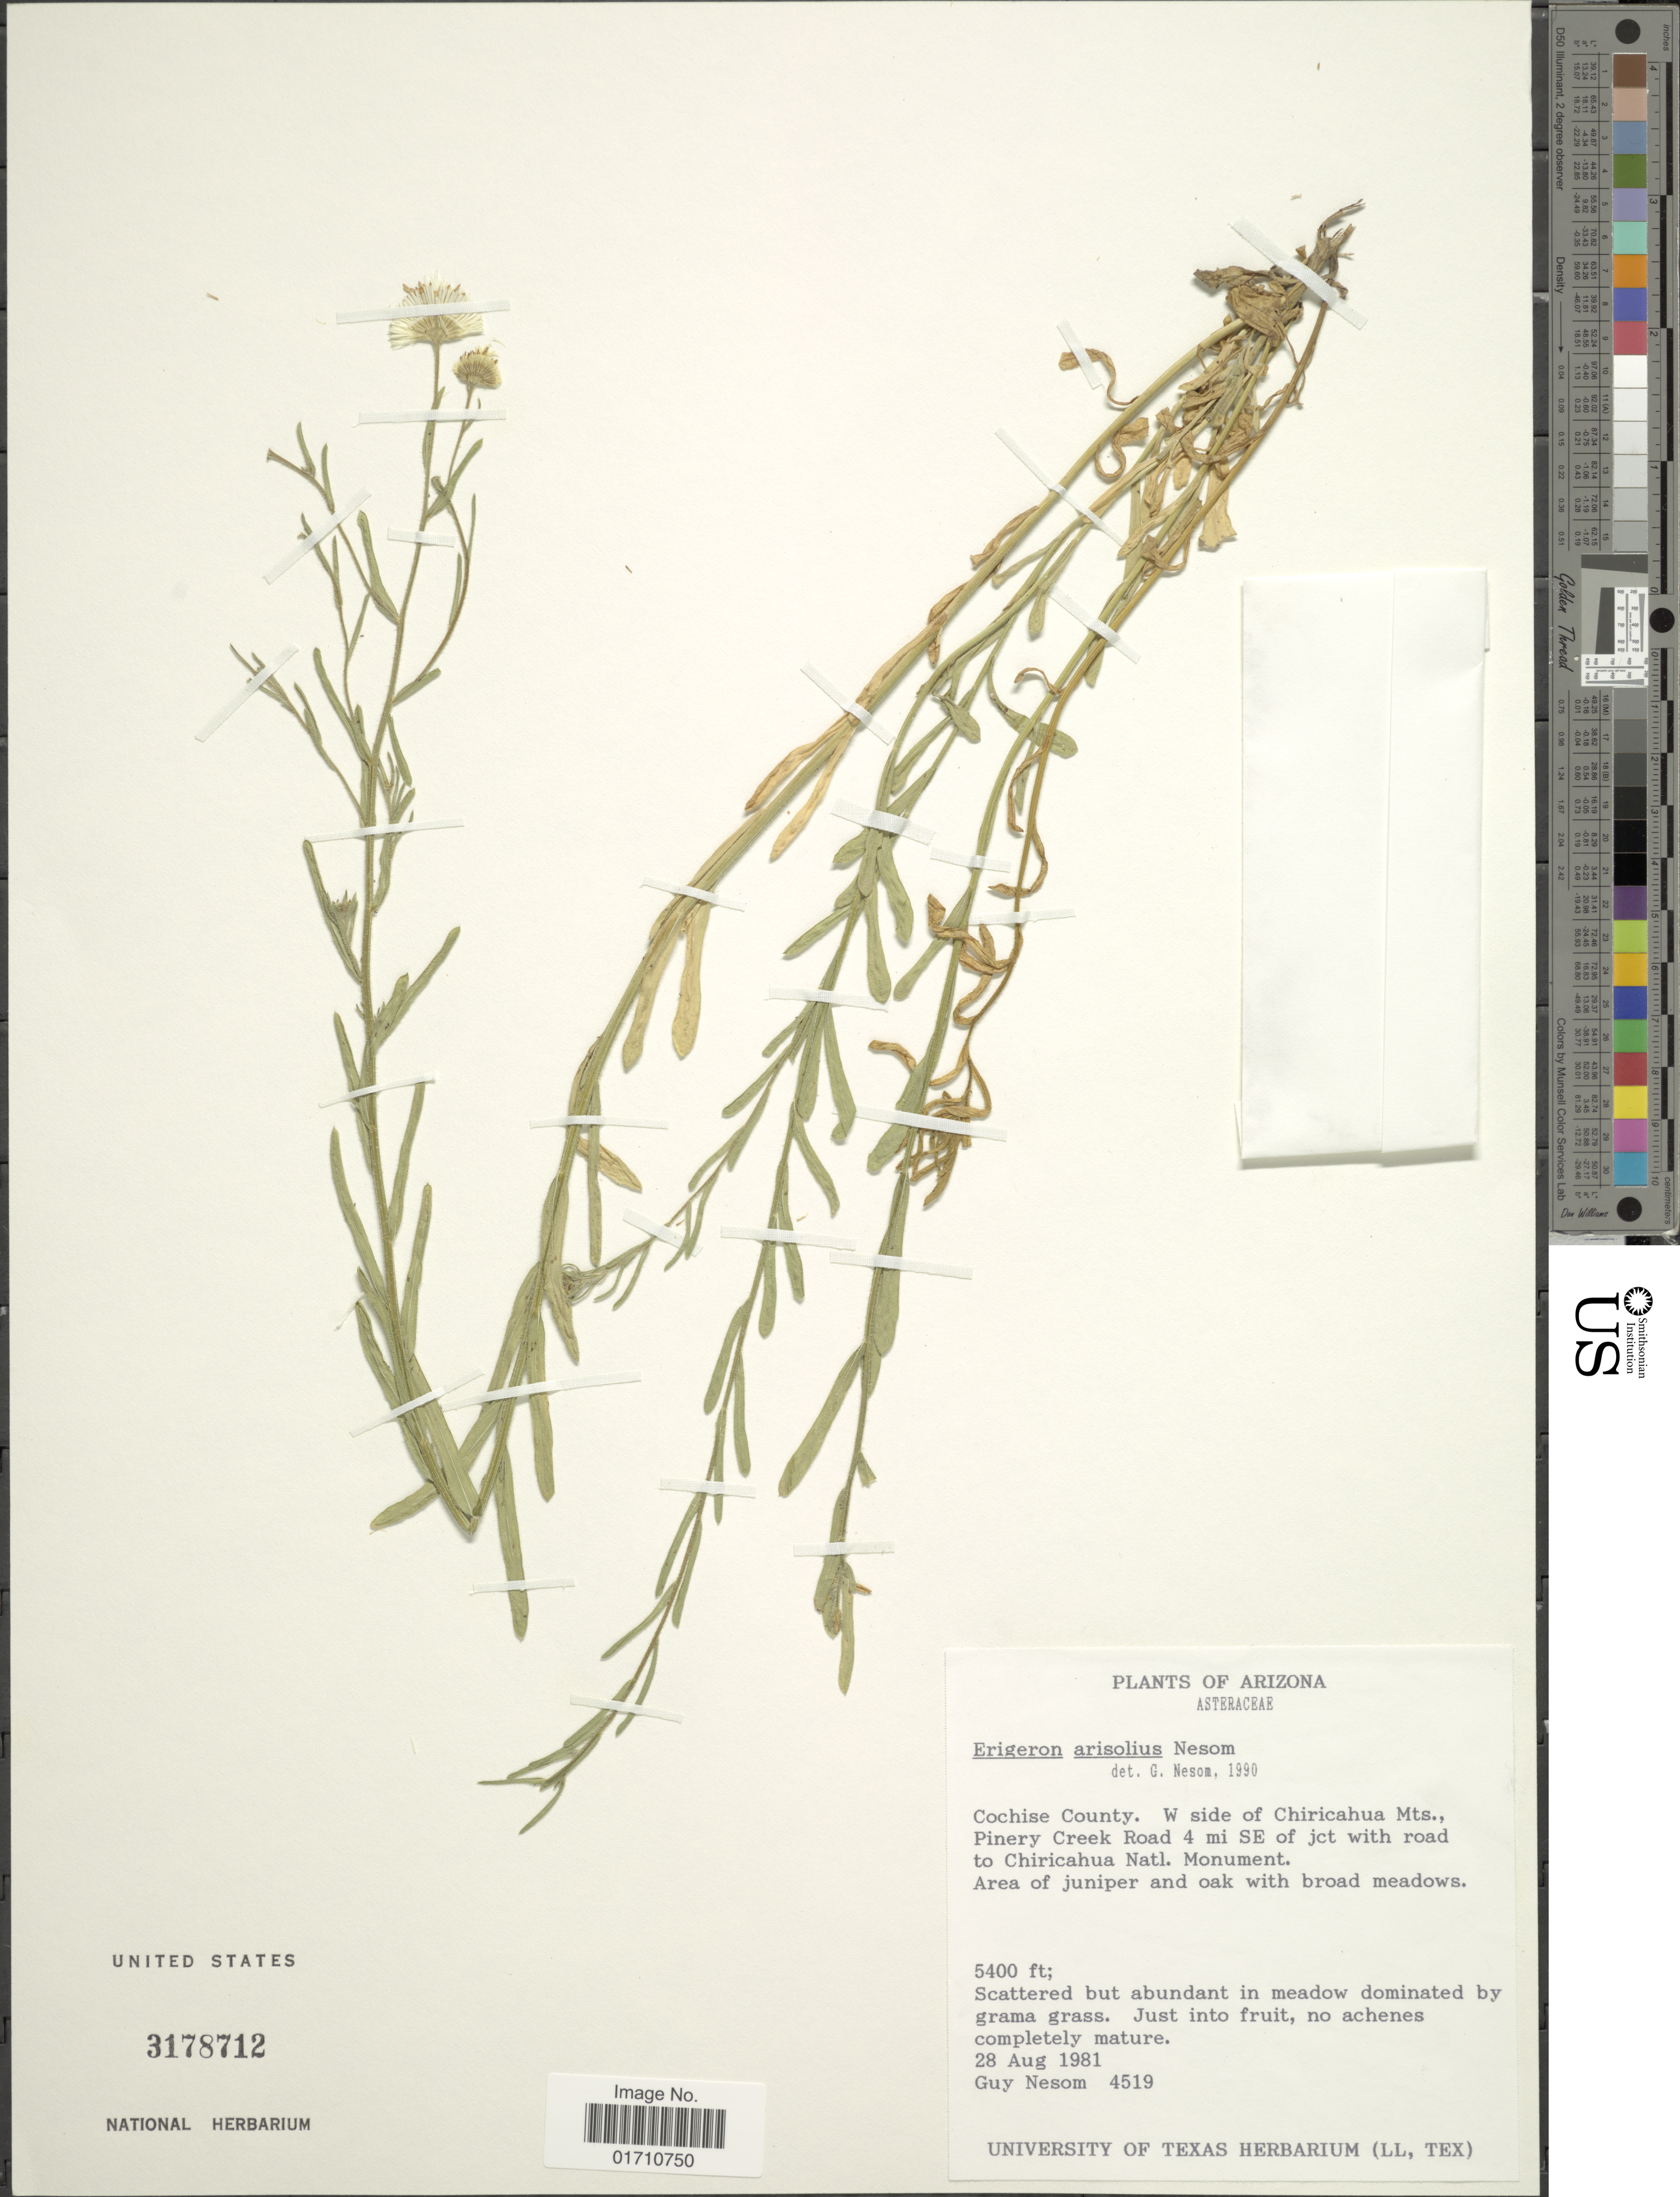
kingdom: Plantae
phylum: Tracheophyta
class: Magnoliopsida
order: Asterales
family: Asteraceae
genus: Erigeron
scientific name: Erigeron arisolius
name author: G.L. Nesom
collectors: G. Nesom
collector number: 4519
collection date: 1981-08-28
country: United States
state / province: Arizona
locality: Cochise County. W side of Chiricahua Mts., Pinery Creek Road 4 mi SE of jct with road to Chiricahua Natl. Monument. Area of juniper and oak with broad meadows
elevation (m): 1646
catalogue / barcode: US 3178712